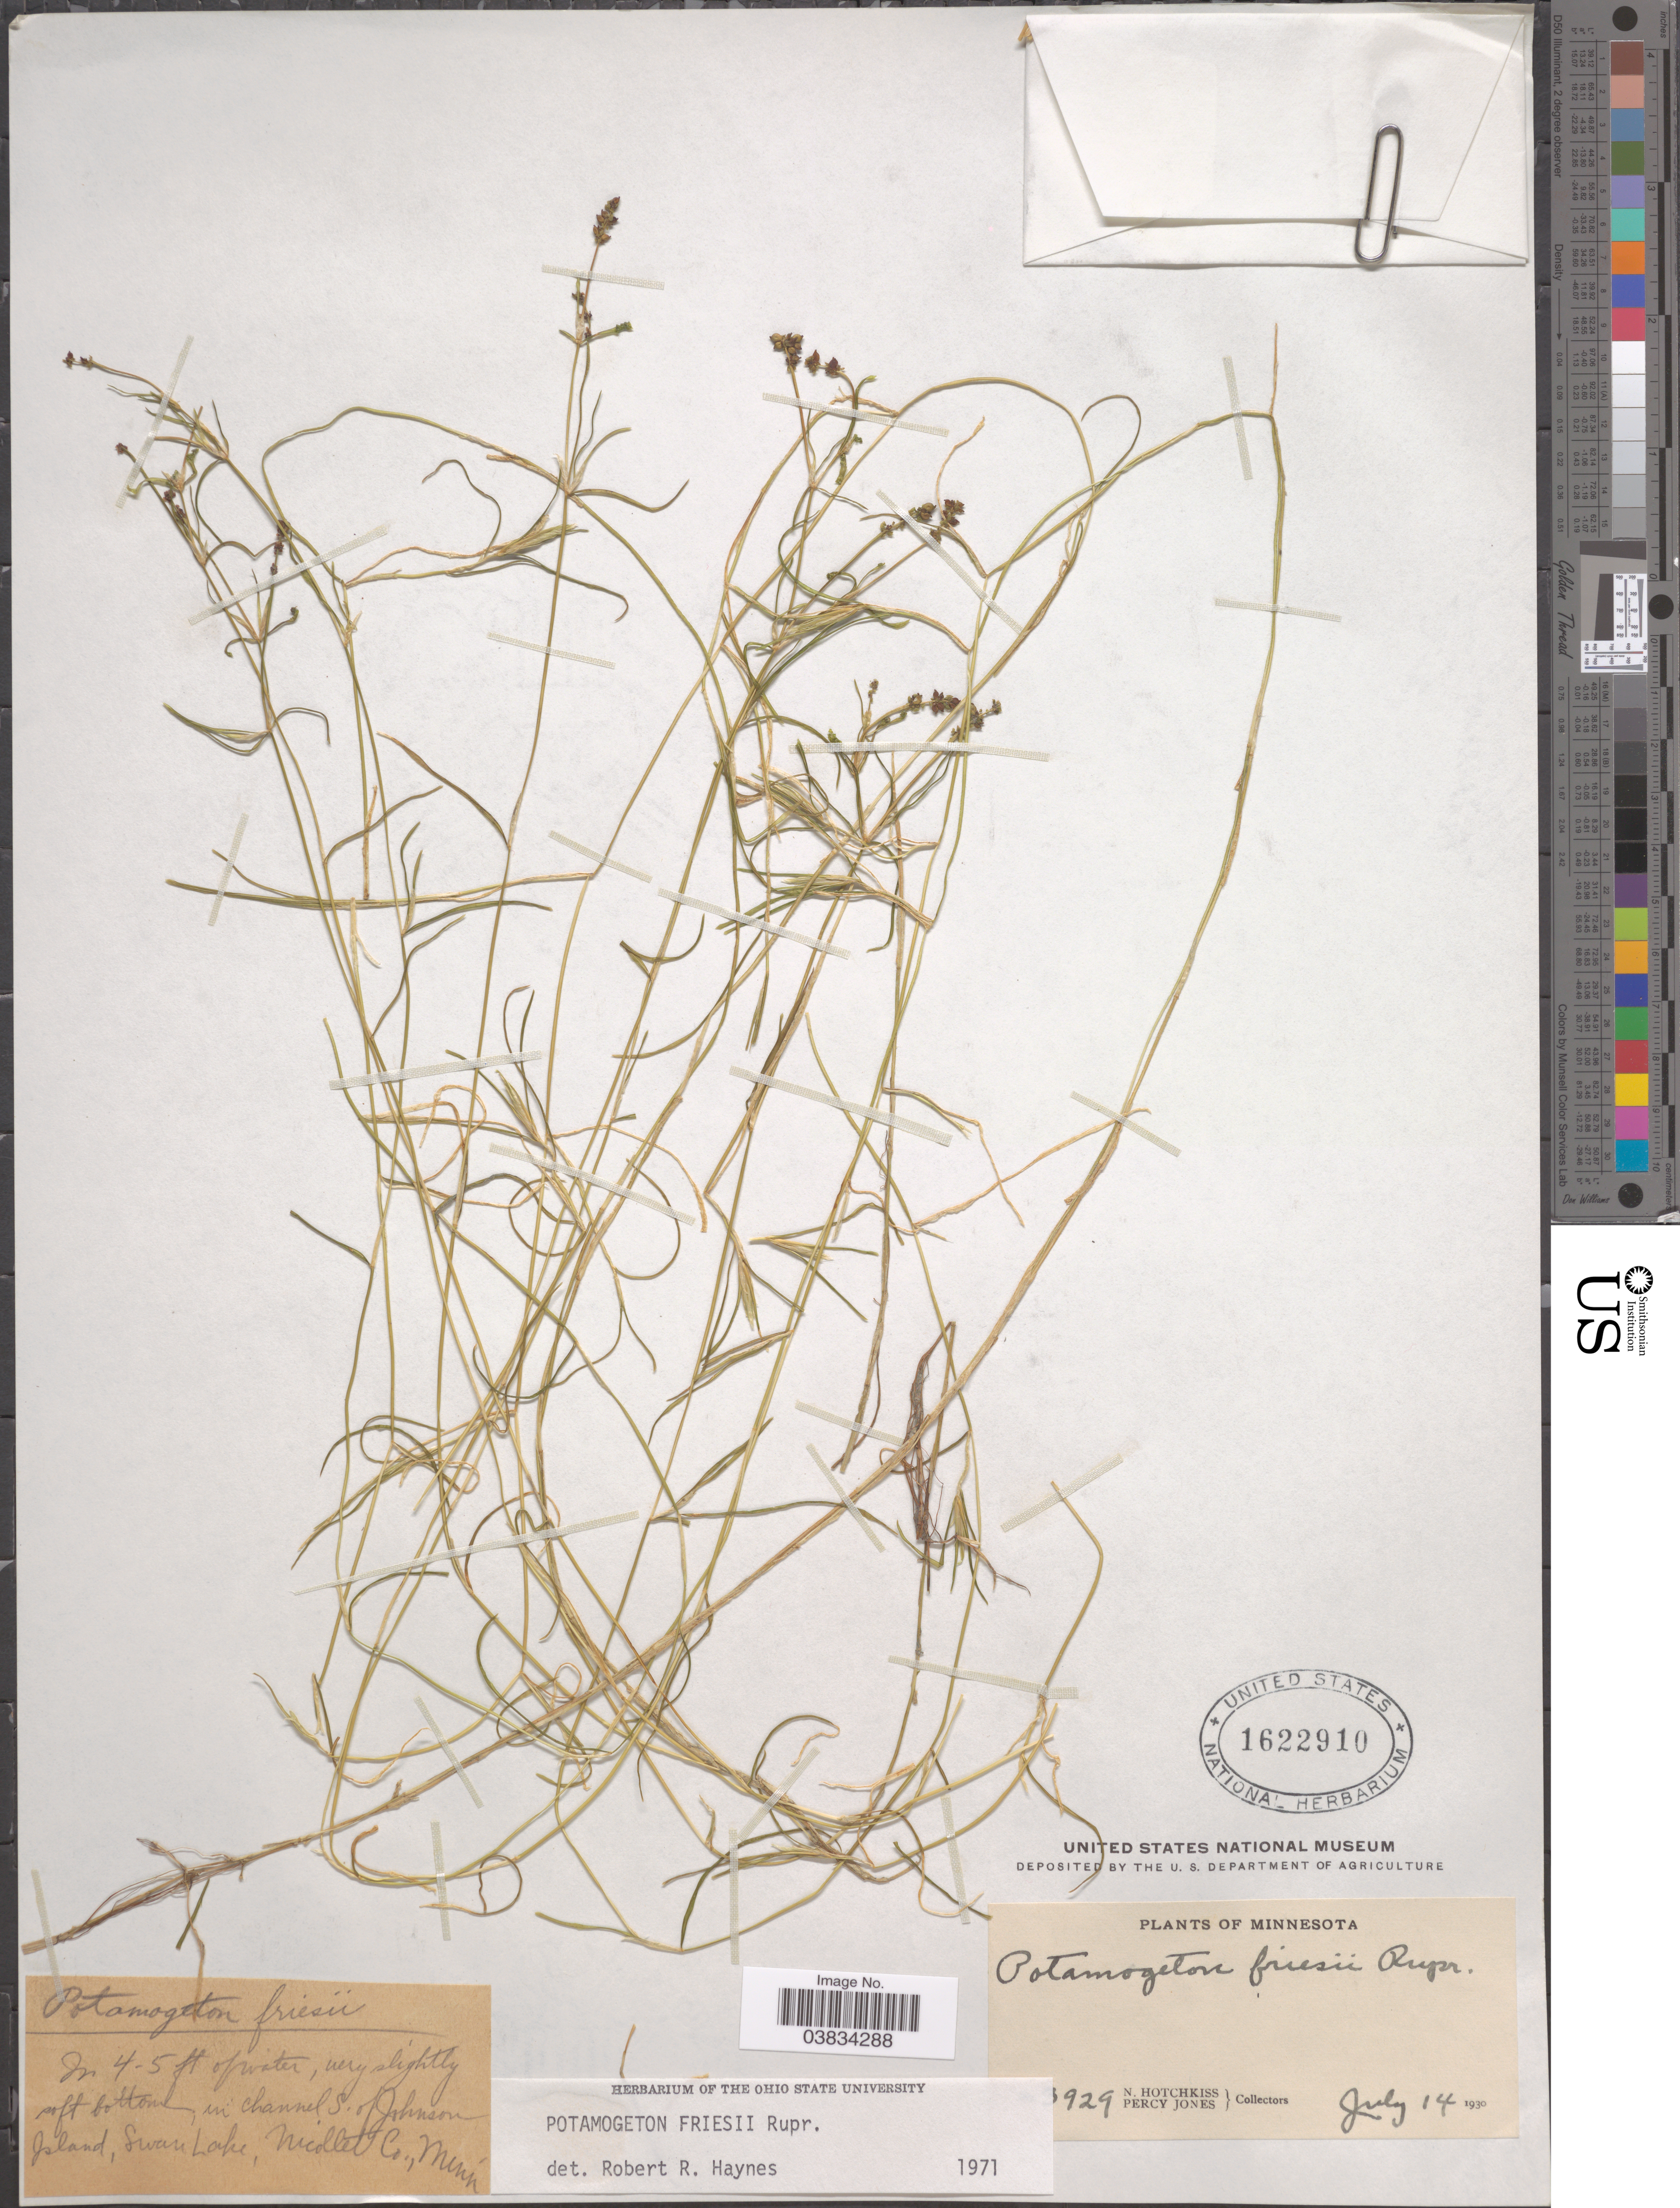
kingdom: Plantae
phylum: Tracheophyta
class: Liliopsida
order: Alismatales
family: Potamogetonaceae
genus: Potamogeton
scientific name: Potamogeton friesii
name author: Rupr.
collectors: N. Hotchkiss & P. Jones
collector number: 3929*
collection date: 1930-07-14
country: United States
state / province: Minnesota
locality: In Channel S. of Johnson Island, Swan Lake, Nicollet Co.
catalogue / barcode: US 1622910